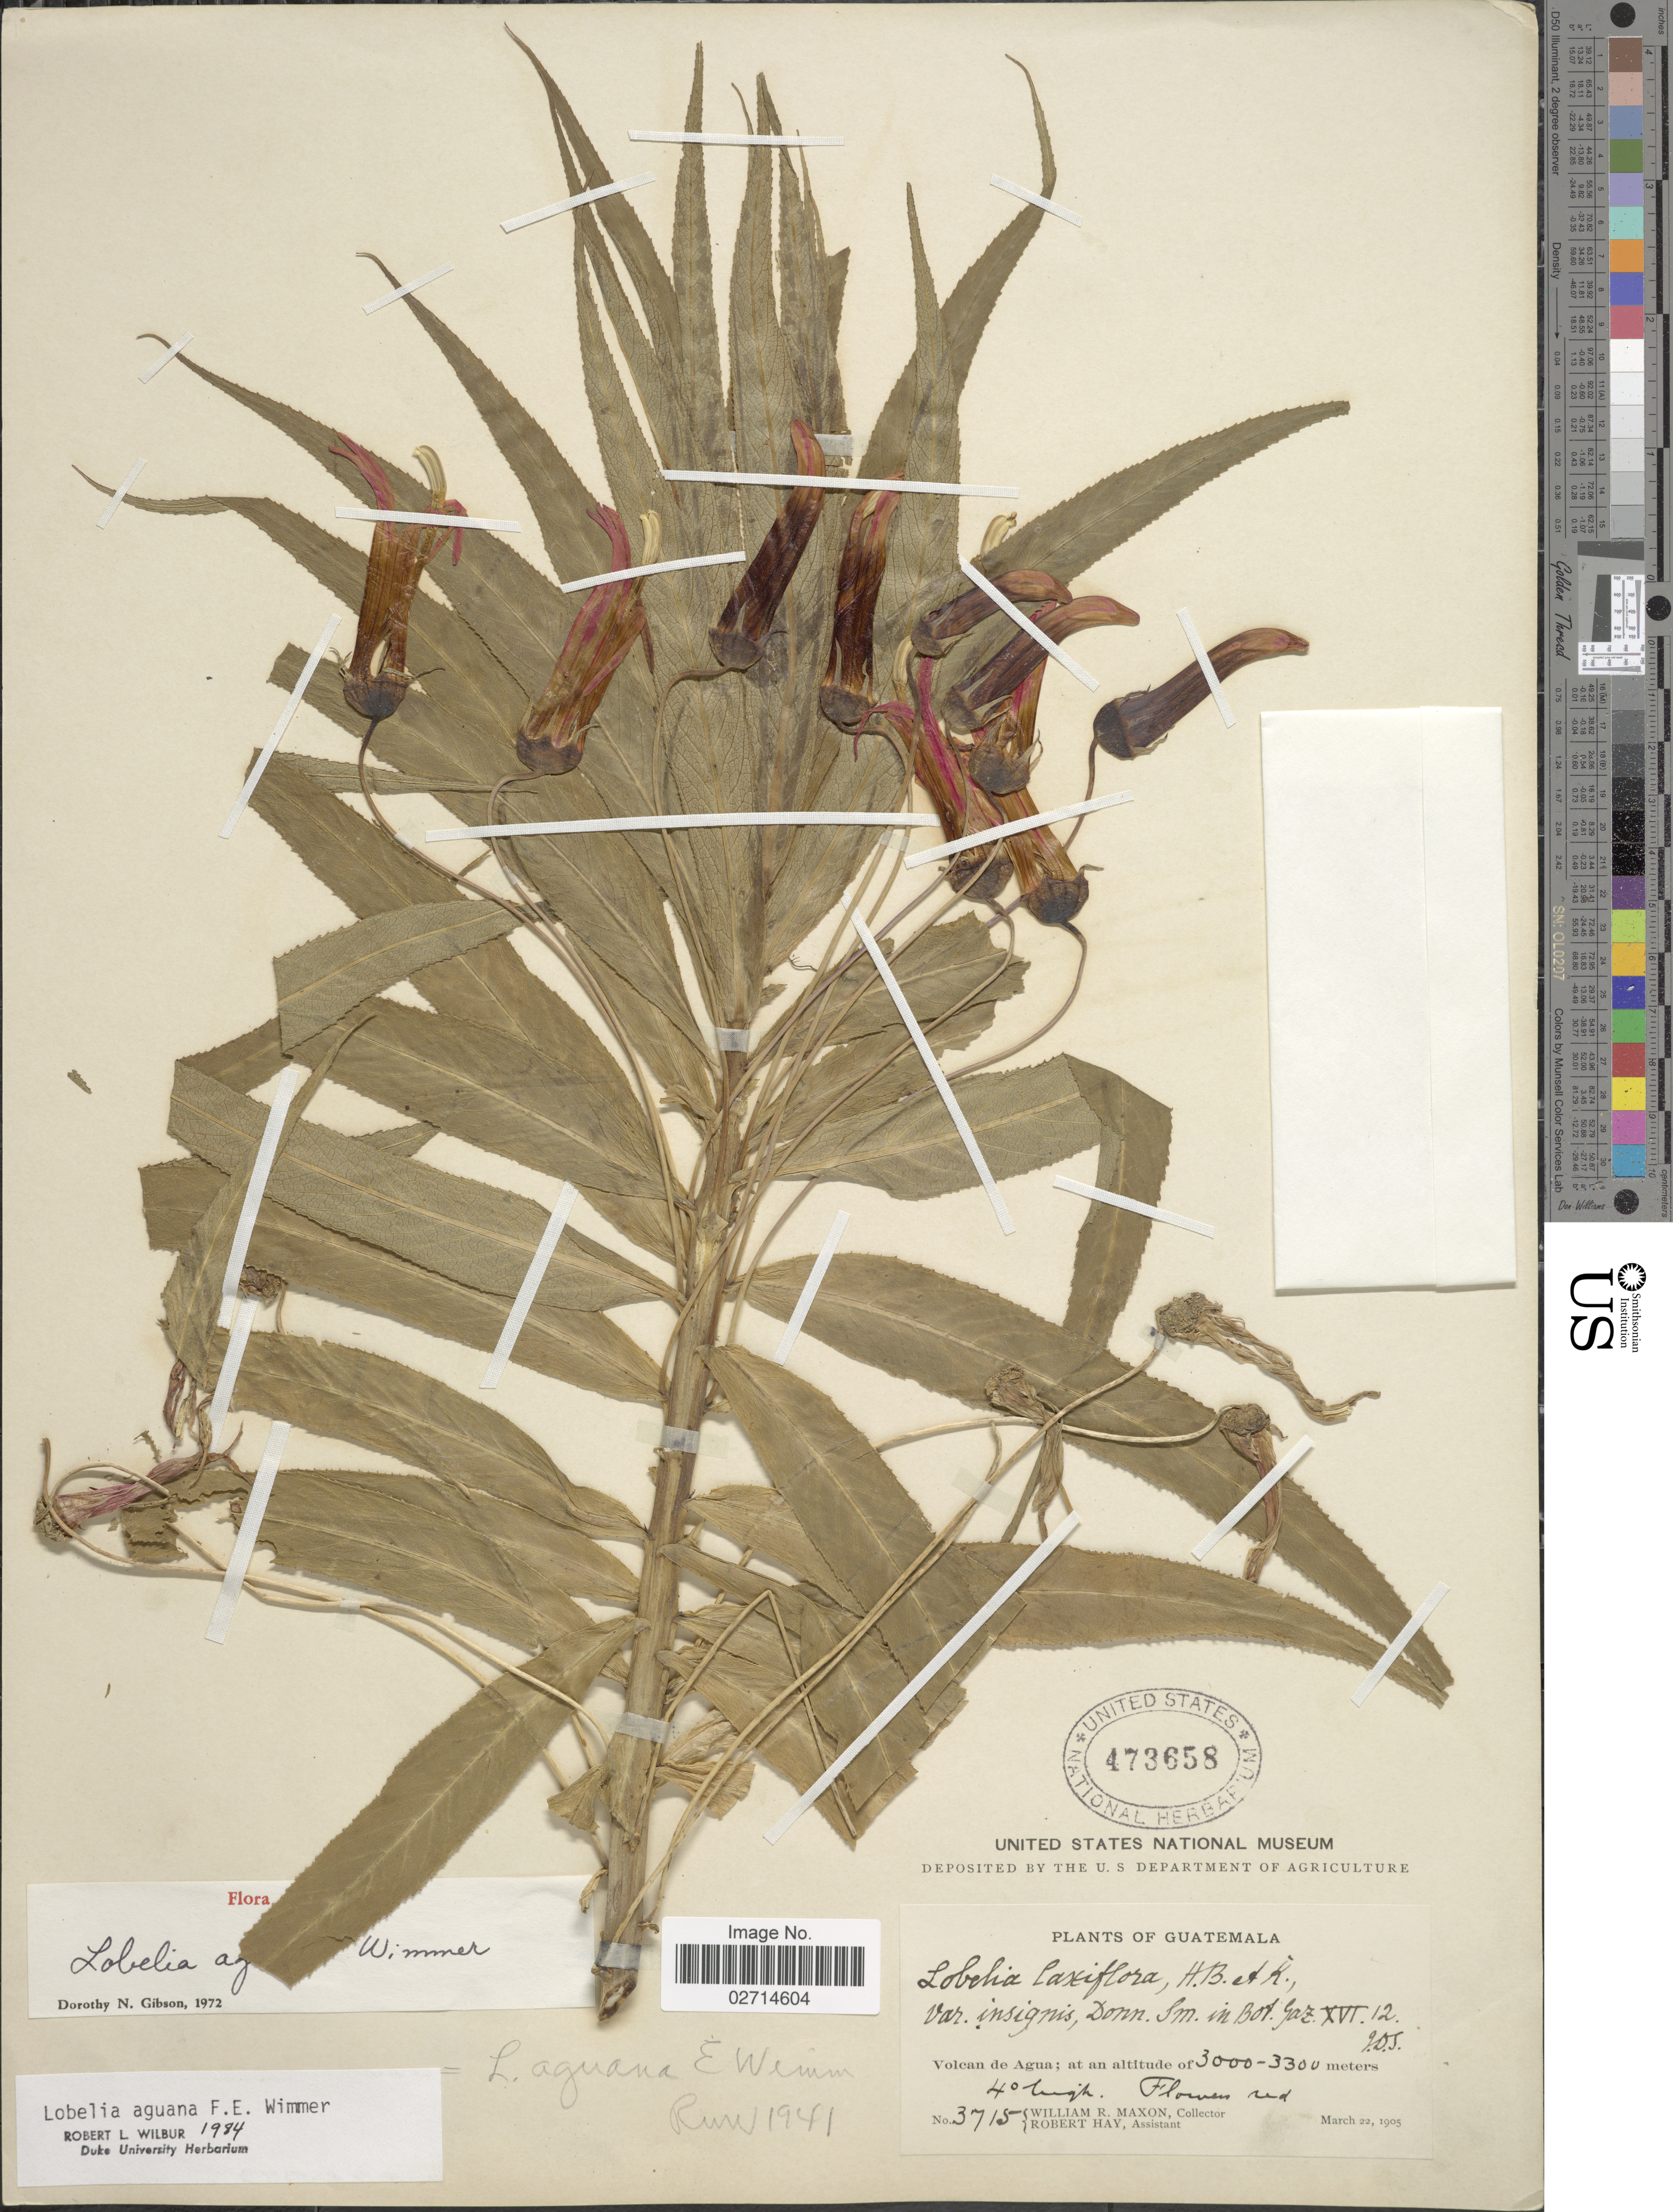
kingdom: Plantae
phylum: Tracheophyta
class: Magnoliopsida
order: Asterales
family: Campanulaceae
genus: Lobelia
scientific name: Lobelia aguana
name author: E. Wimm.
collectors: W. R. Maxon & R. H. Hay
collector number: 3715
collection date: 1905-03-22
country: Guatemala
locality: Volcan de Agua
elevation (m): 3000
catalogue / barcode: US 473658